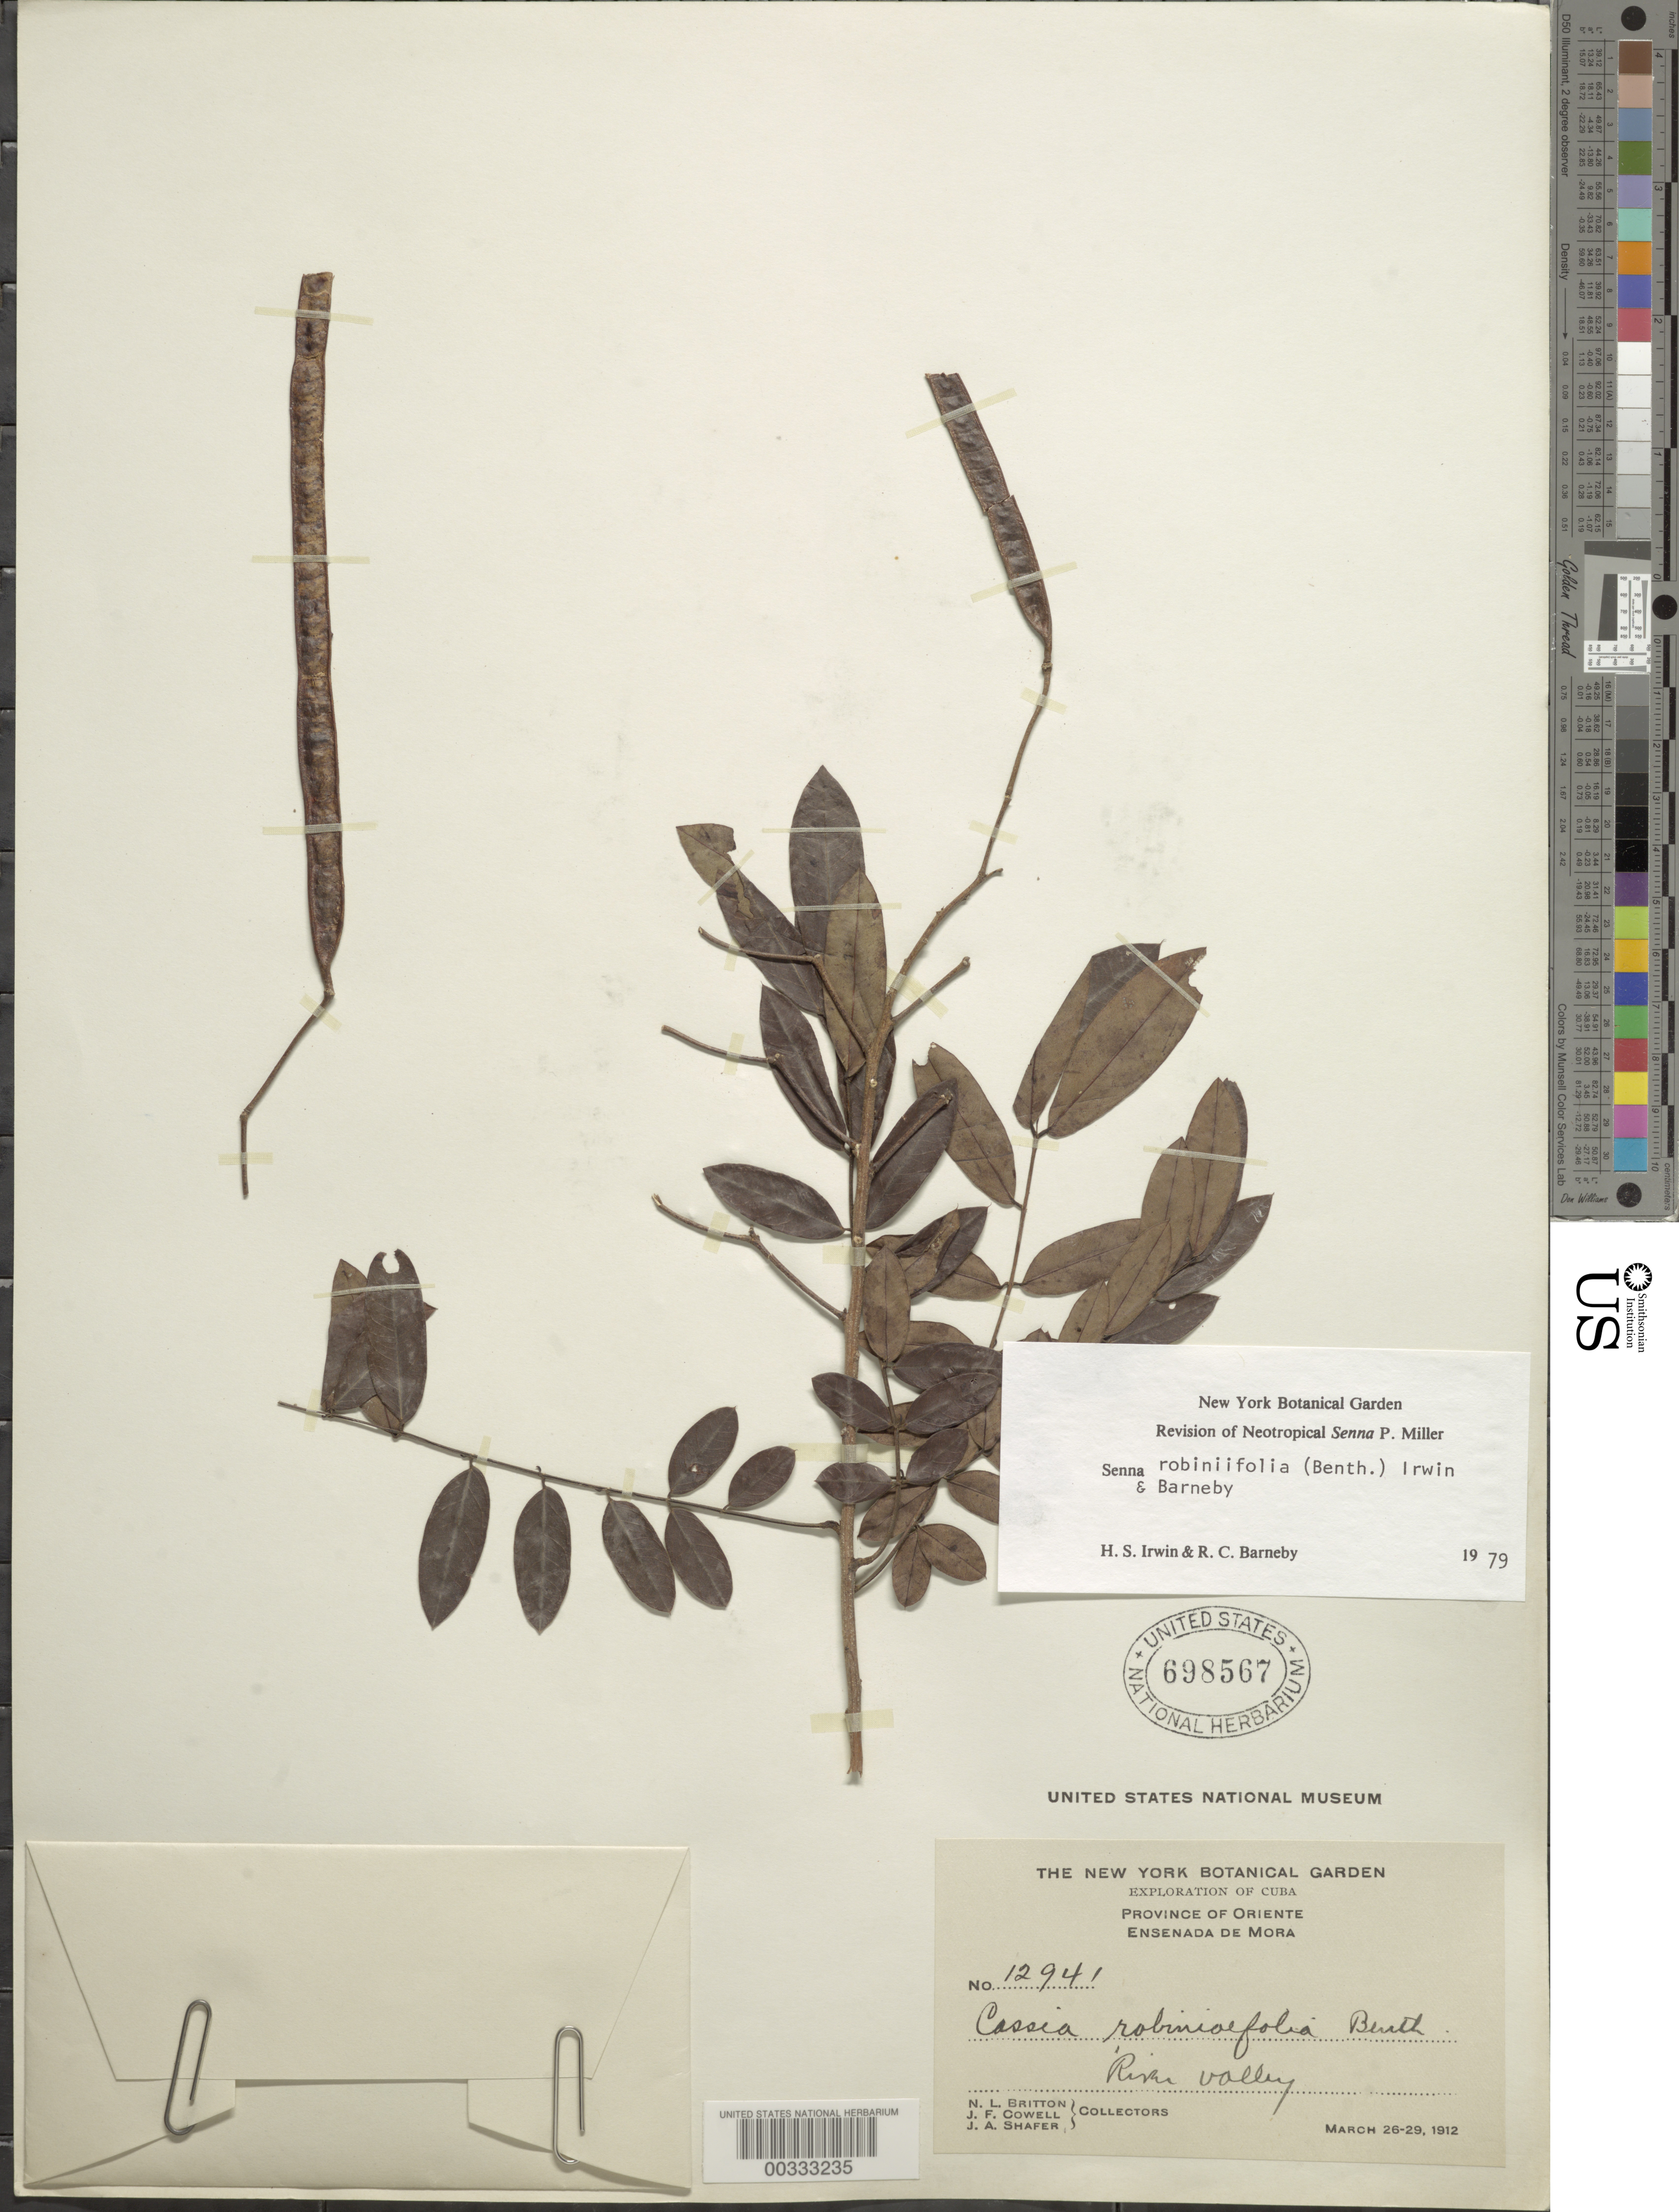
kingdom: Plantae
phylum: Tracheophyta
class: Magnoliopsida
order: Fabales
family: Fabaceae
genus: Senna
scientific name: Senna robiniifolia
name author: (Benth.) H.S. Irwin & Barneby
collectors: N. Britton, J. F. Cowell & J. A. Shafer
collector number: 12941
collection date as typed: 26 Mar 1912 to 29 Mar 1912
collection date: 1912-03-26/1912-03-29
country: Cuba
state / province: Oriente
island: Greater Antilles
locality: Ensenada de mora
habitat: River valley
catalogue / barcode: US 698567